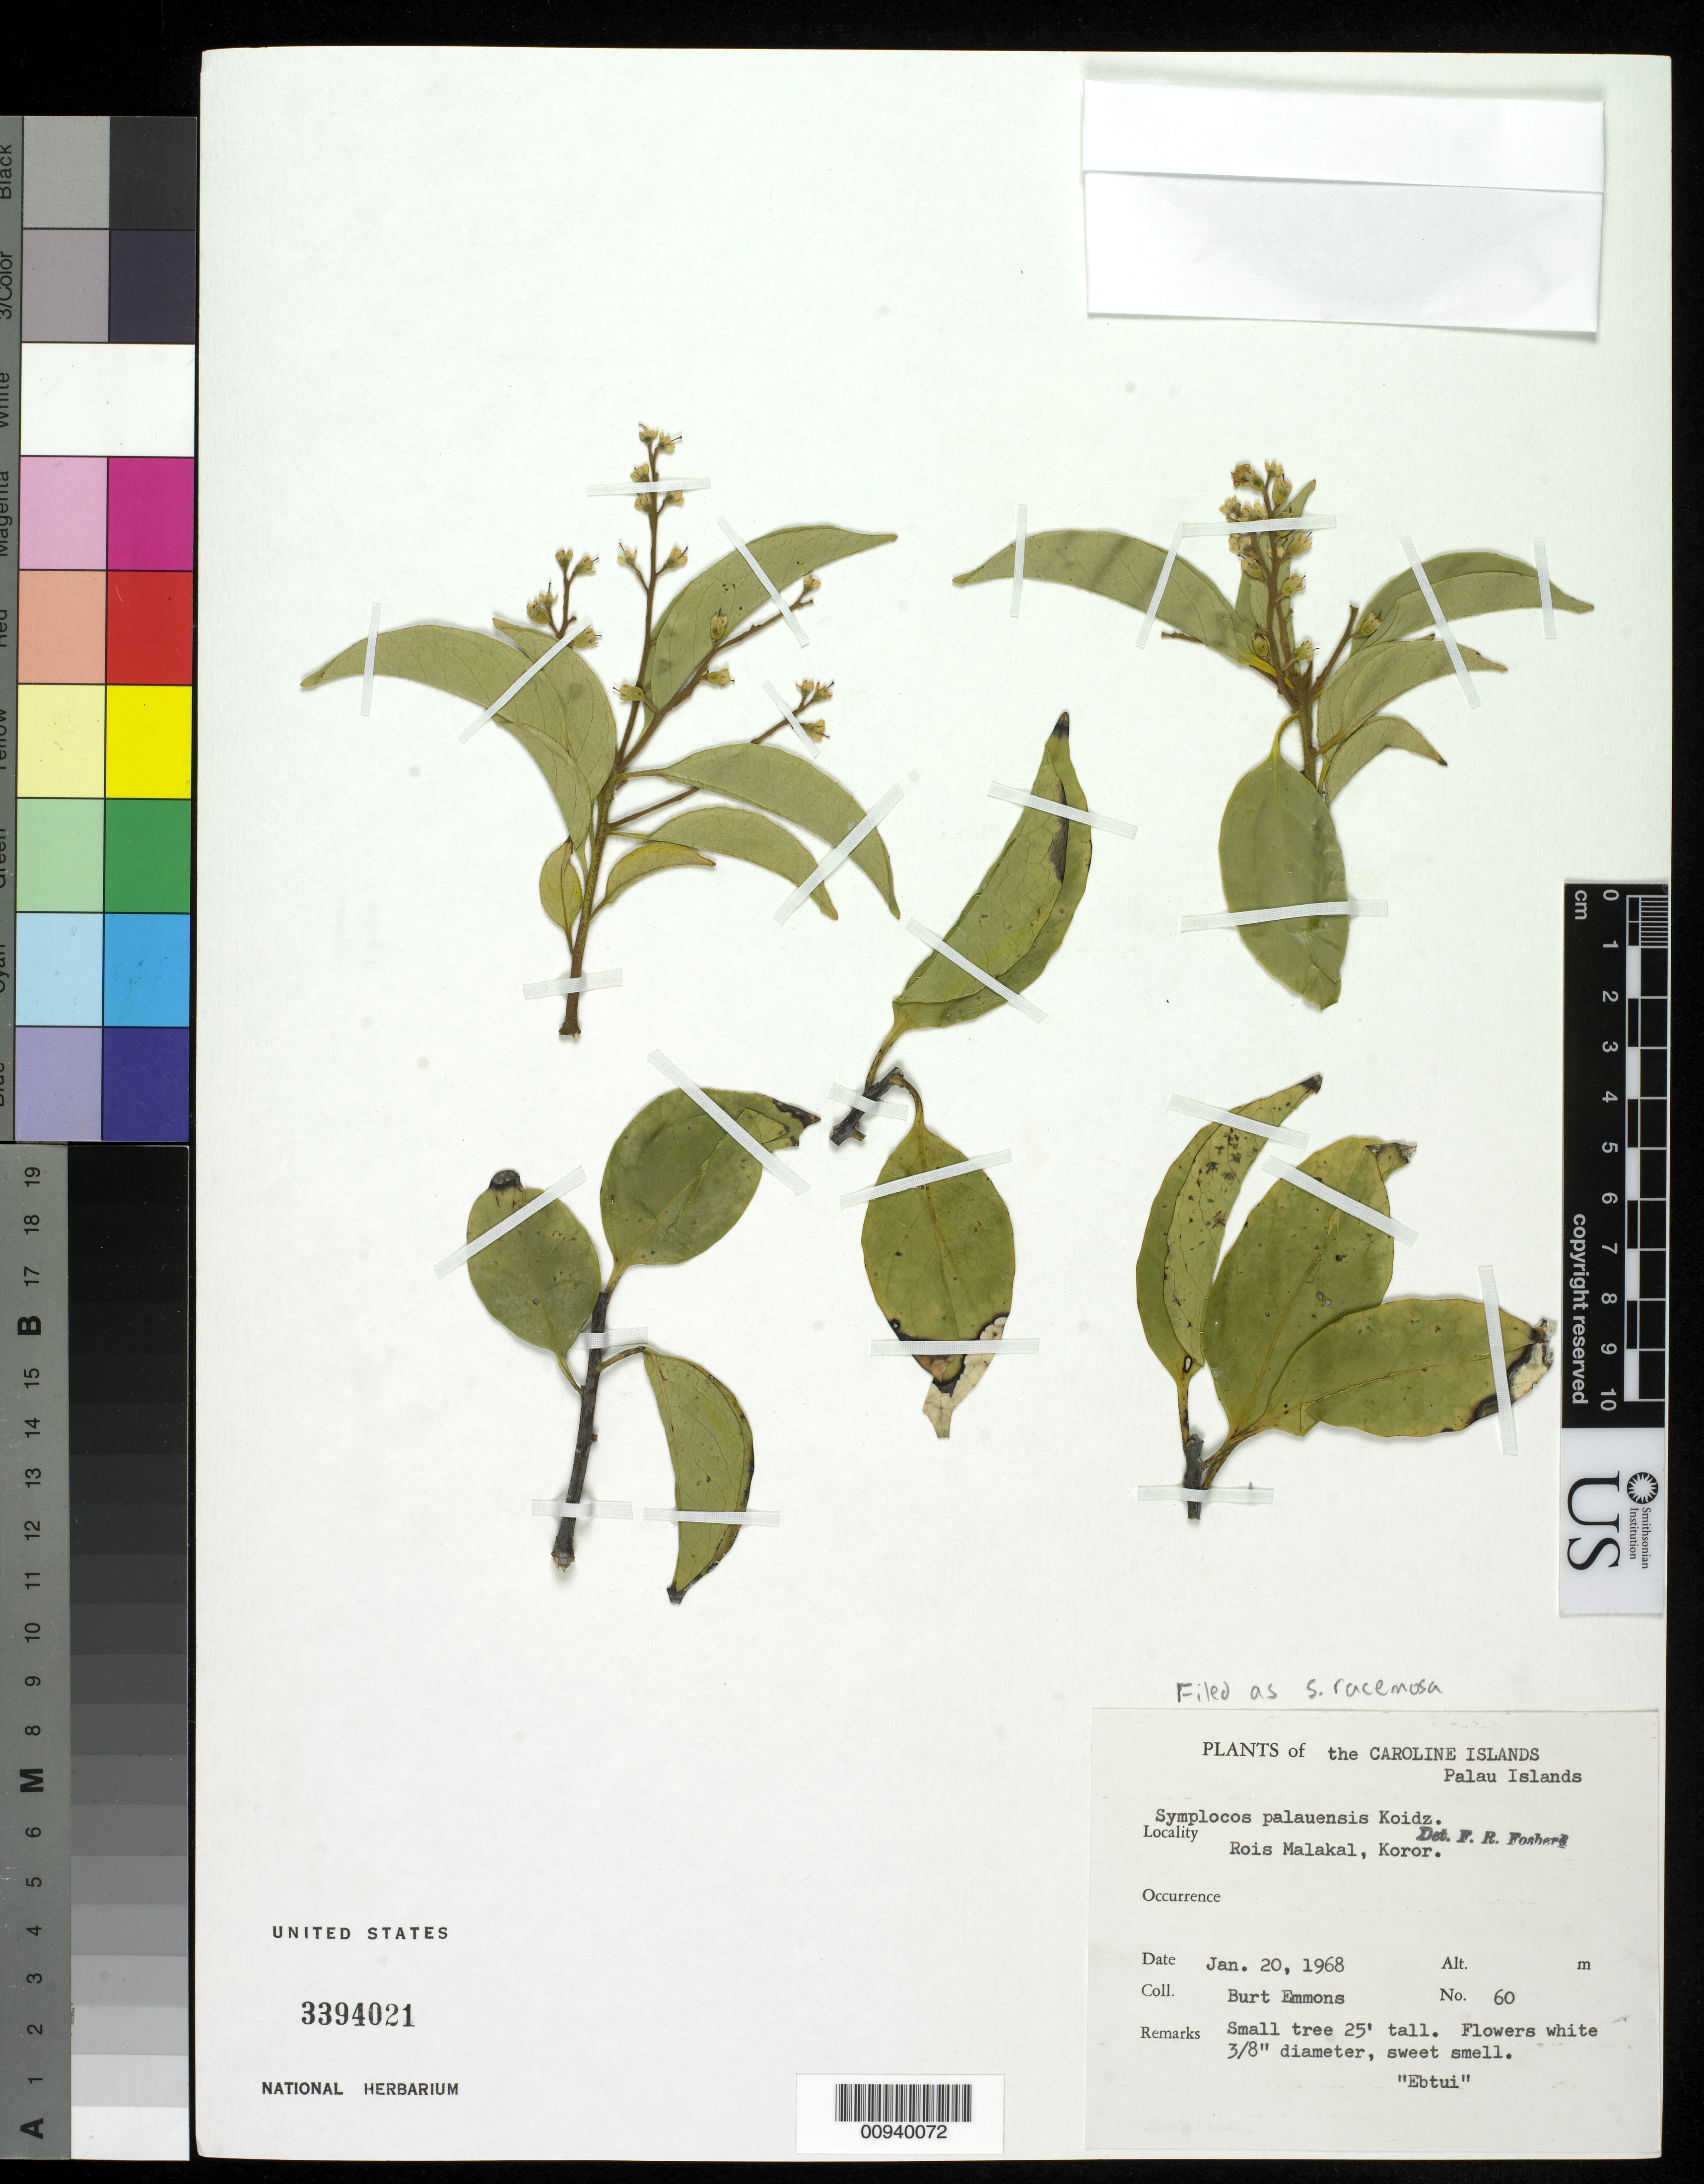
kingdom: Plantae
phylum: Tracheophyta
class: Magnoliopsida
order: Ericales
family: Symplocaceae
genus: Symplocos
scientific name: Symplocos racemosa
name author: Roxb.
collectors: B. Emmons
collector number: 60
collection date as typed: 20 Jan 1968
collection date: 1968-01-20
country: Palau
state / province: Koror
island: Oreor (Koror)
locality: Rois Malakal, Koror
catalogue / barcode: US 3394021